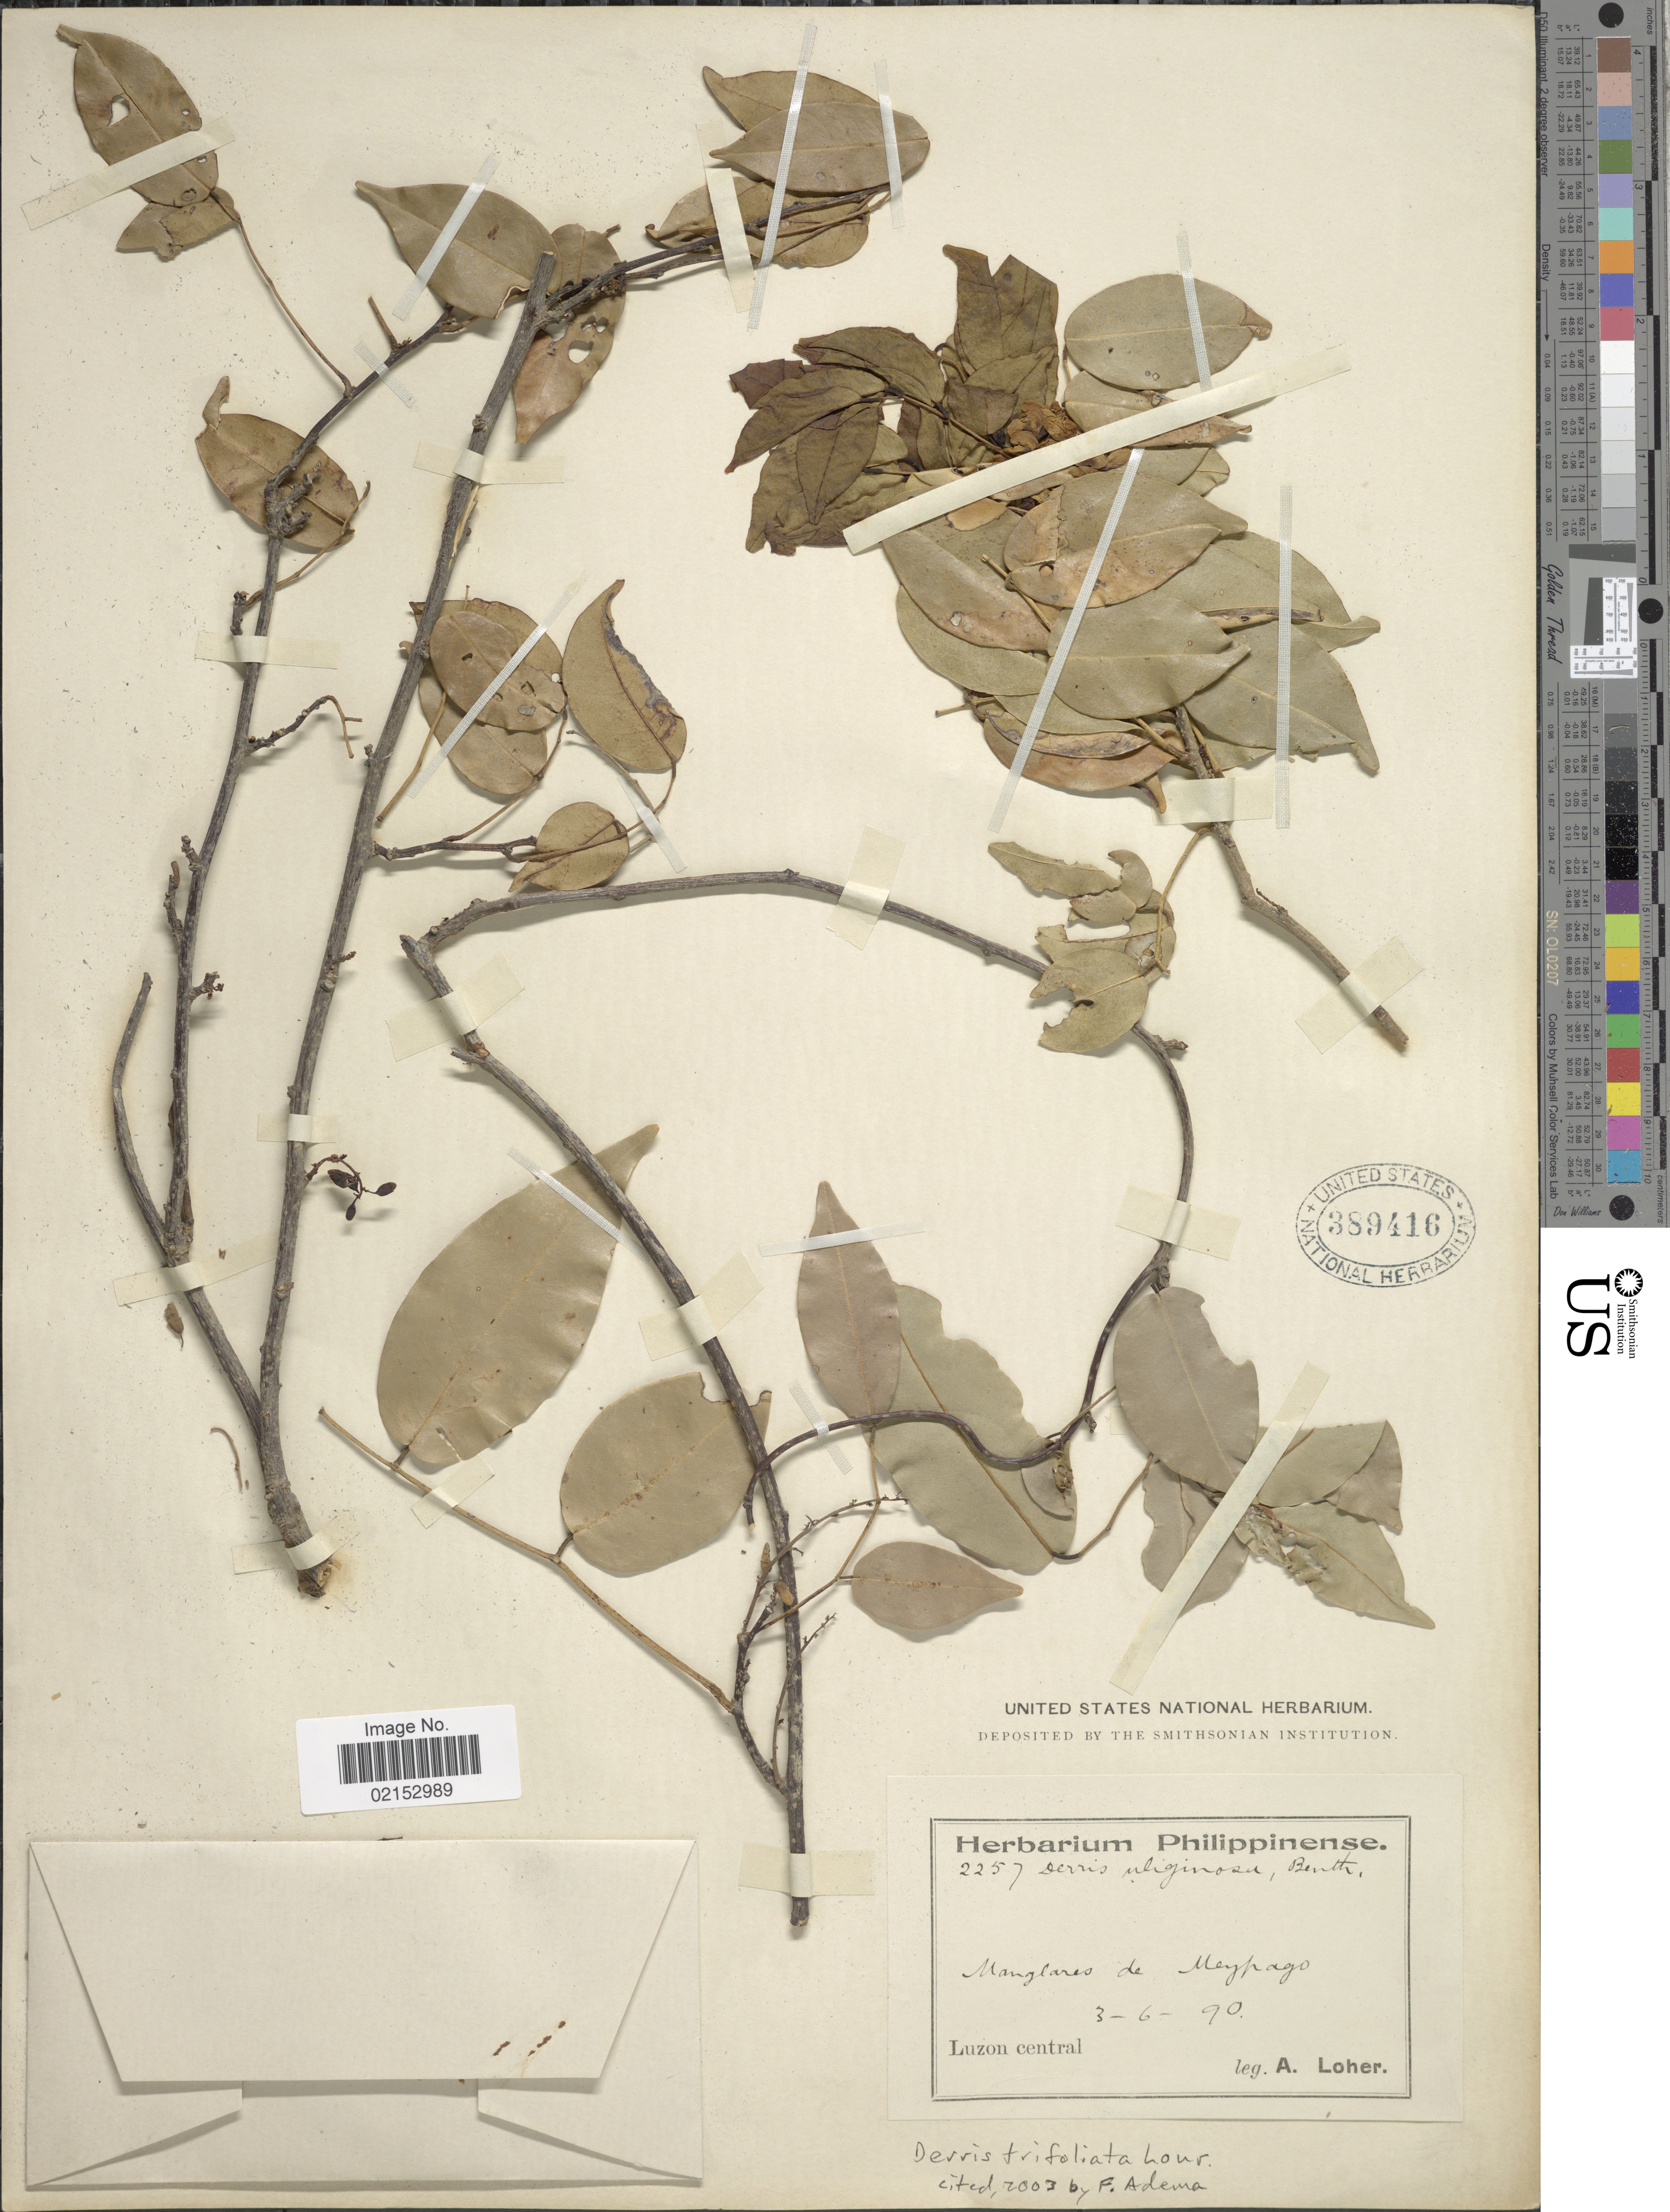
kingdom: Plantae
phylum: Tracheophyta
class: Magnoliopsida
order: Fabales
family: Fabaceae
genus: Derris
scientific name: Derris trifoliata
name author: Lour.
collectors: A. Loher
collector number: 2257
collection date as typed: Transcribed d/m/y: 3/6/90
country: Philippines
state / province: Central Luzon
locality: Manglares de Meypago, Luzon central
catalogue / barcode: US 389416